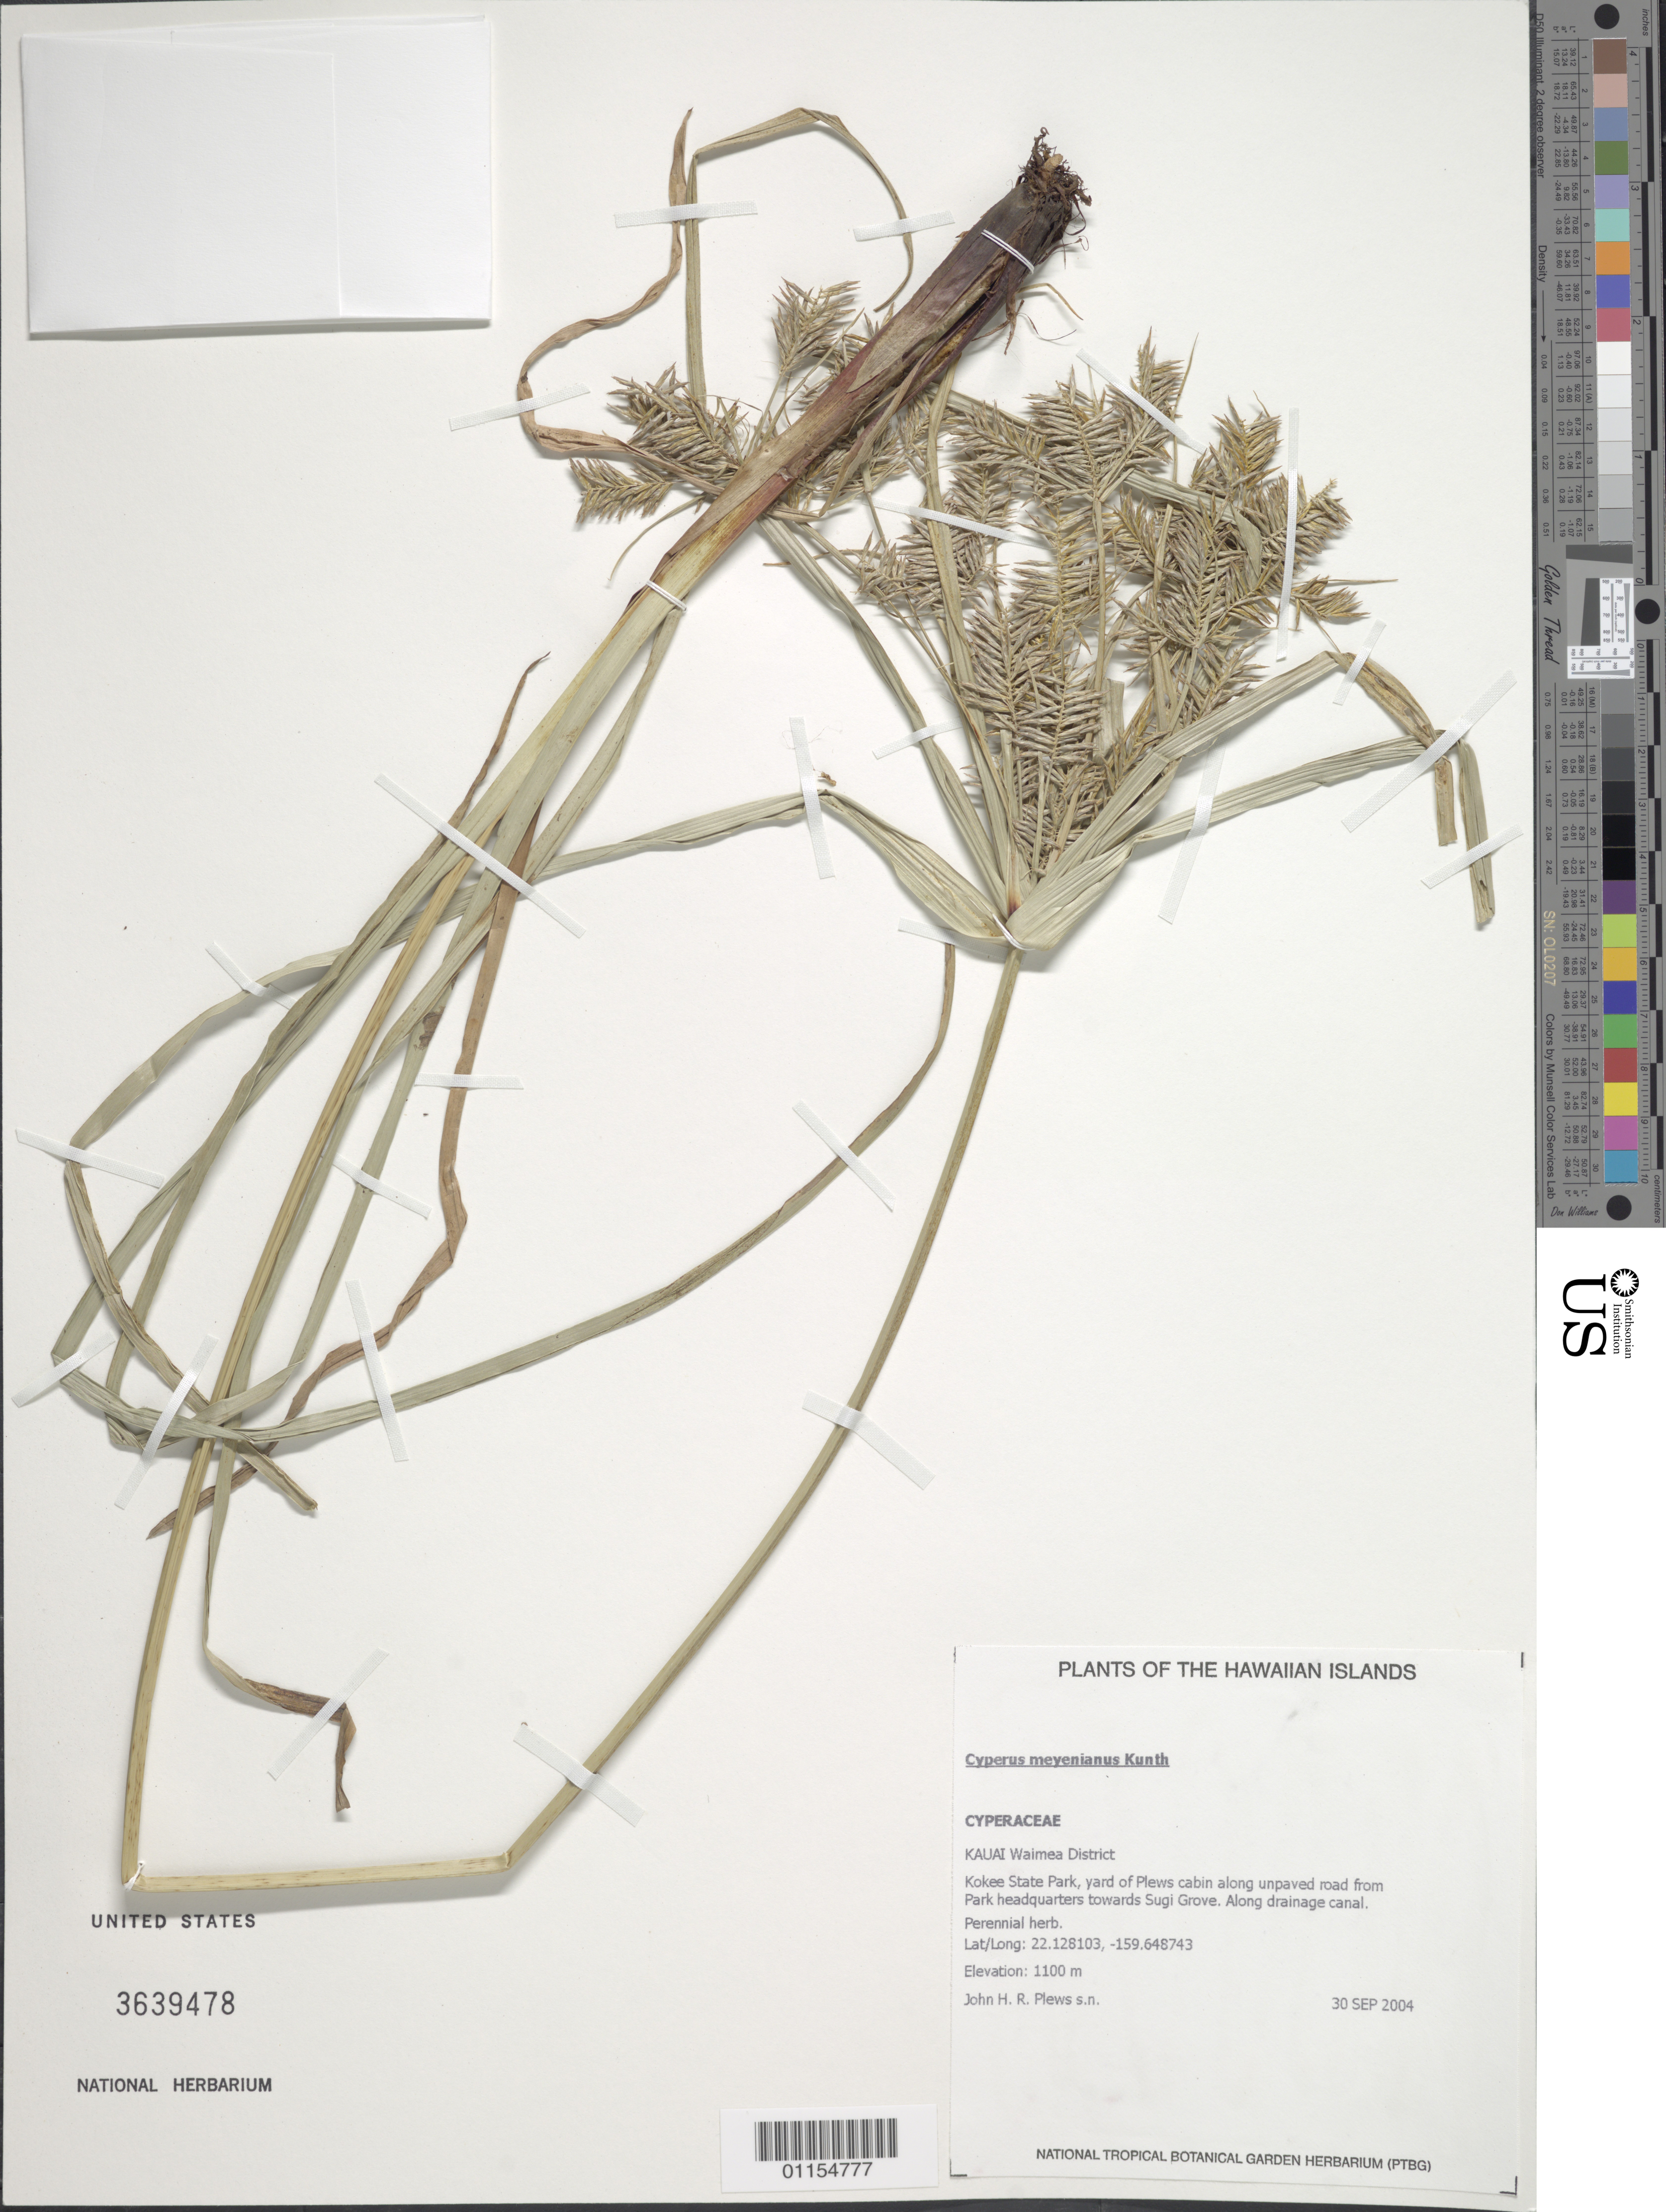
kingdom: Plantae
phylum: Tracheophyta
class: Liliopsida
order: Poales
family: Cyperaceae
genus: Cyperus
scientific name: Cyperus meyenianus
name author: Kunth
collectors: J. Plews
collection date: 2004-09-30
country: United States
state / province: Hawaii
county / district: Kauai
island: Kaua'i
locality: Waimea District, Koke'e State Park, yard of Plews cabin along unpaved road from Park headquarters towards Sugi Grove. Along drainage canal.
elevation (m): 1100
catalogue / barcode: US 3639478